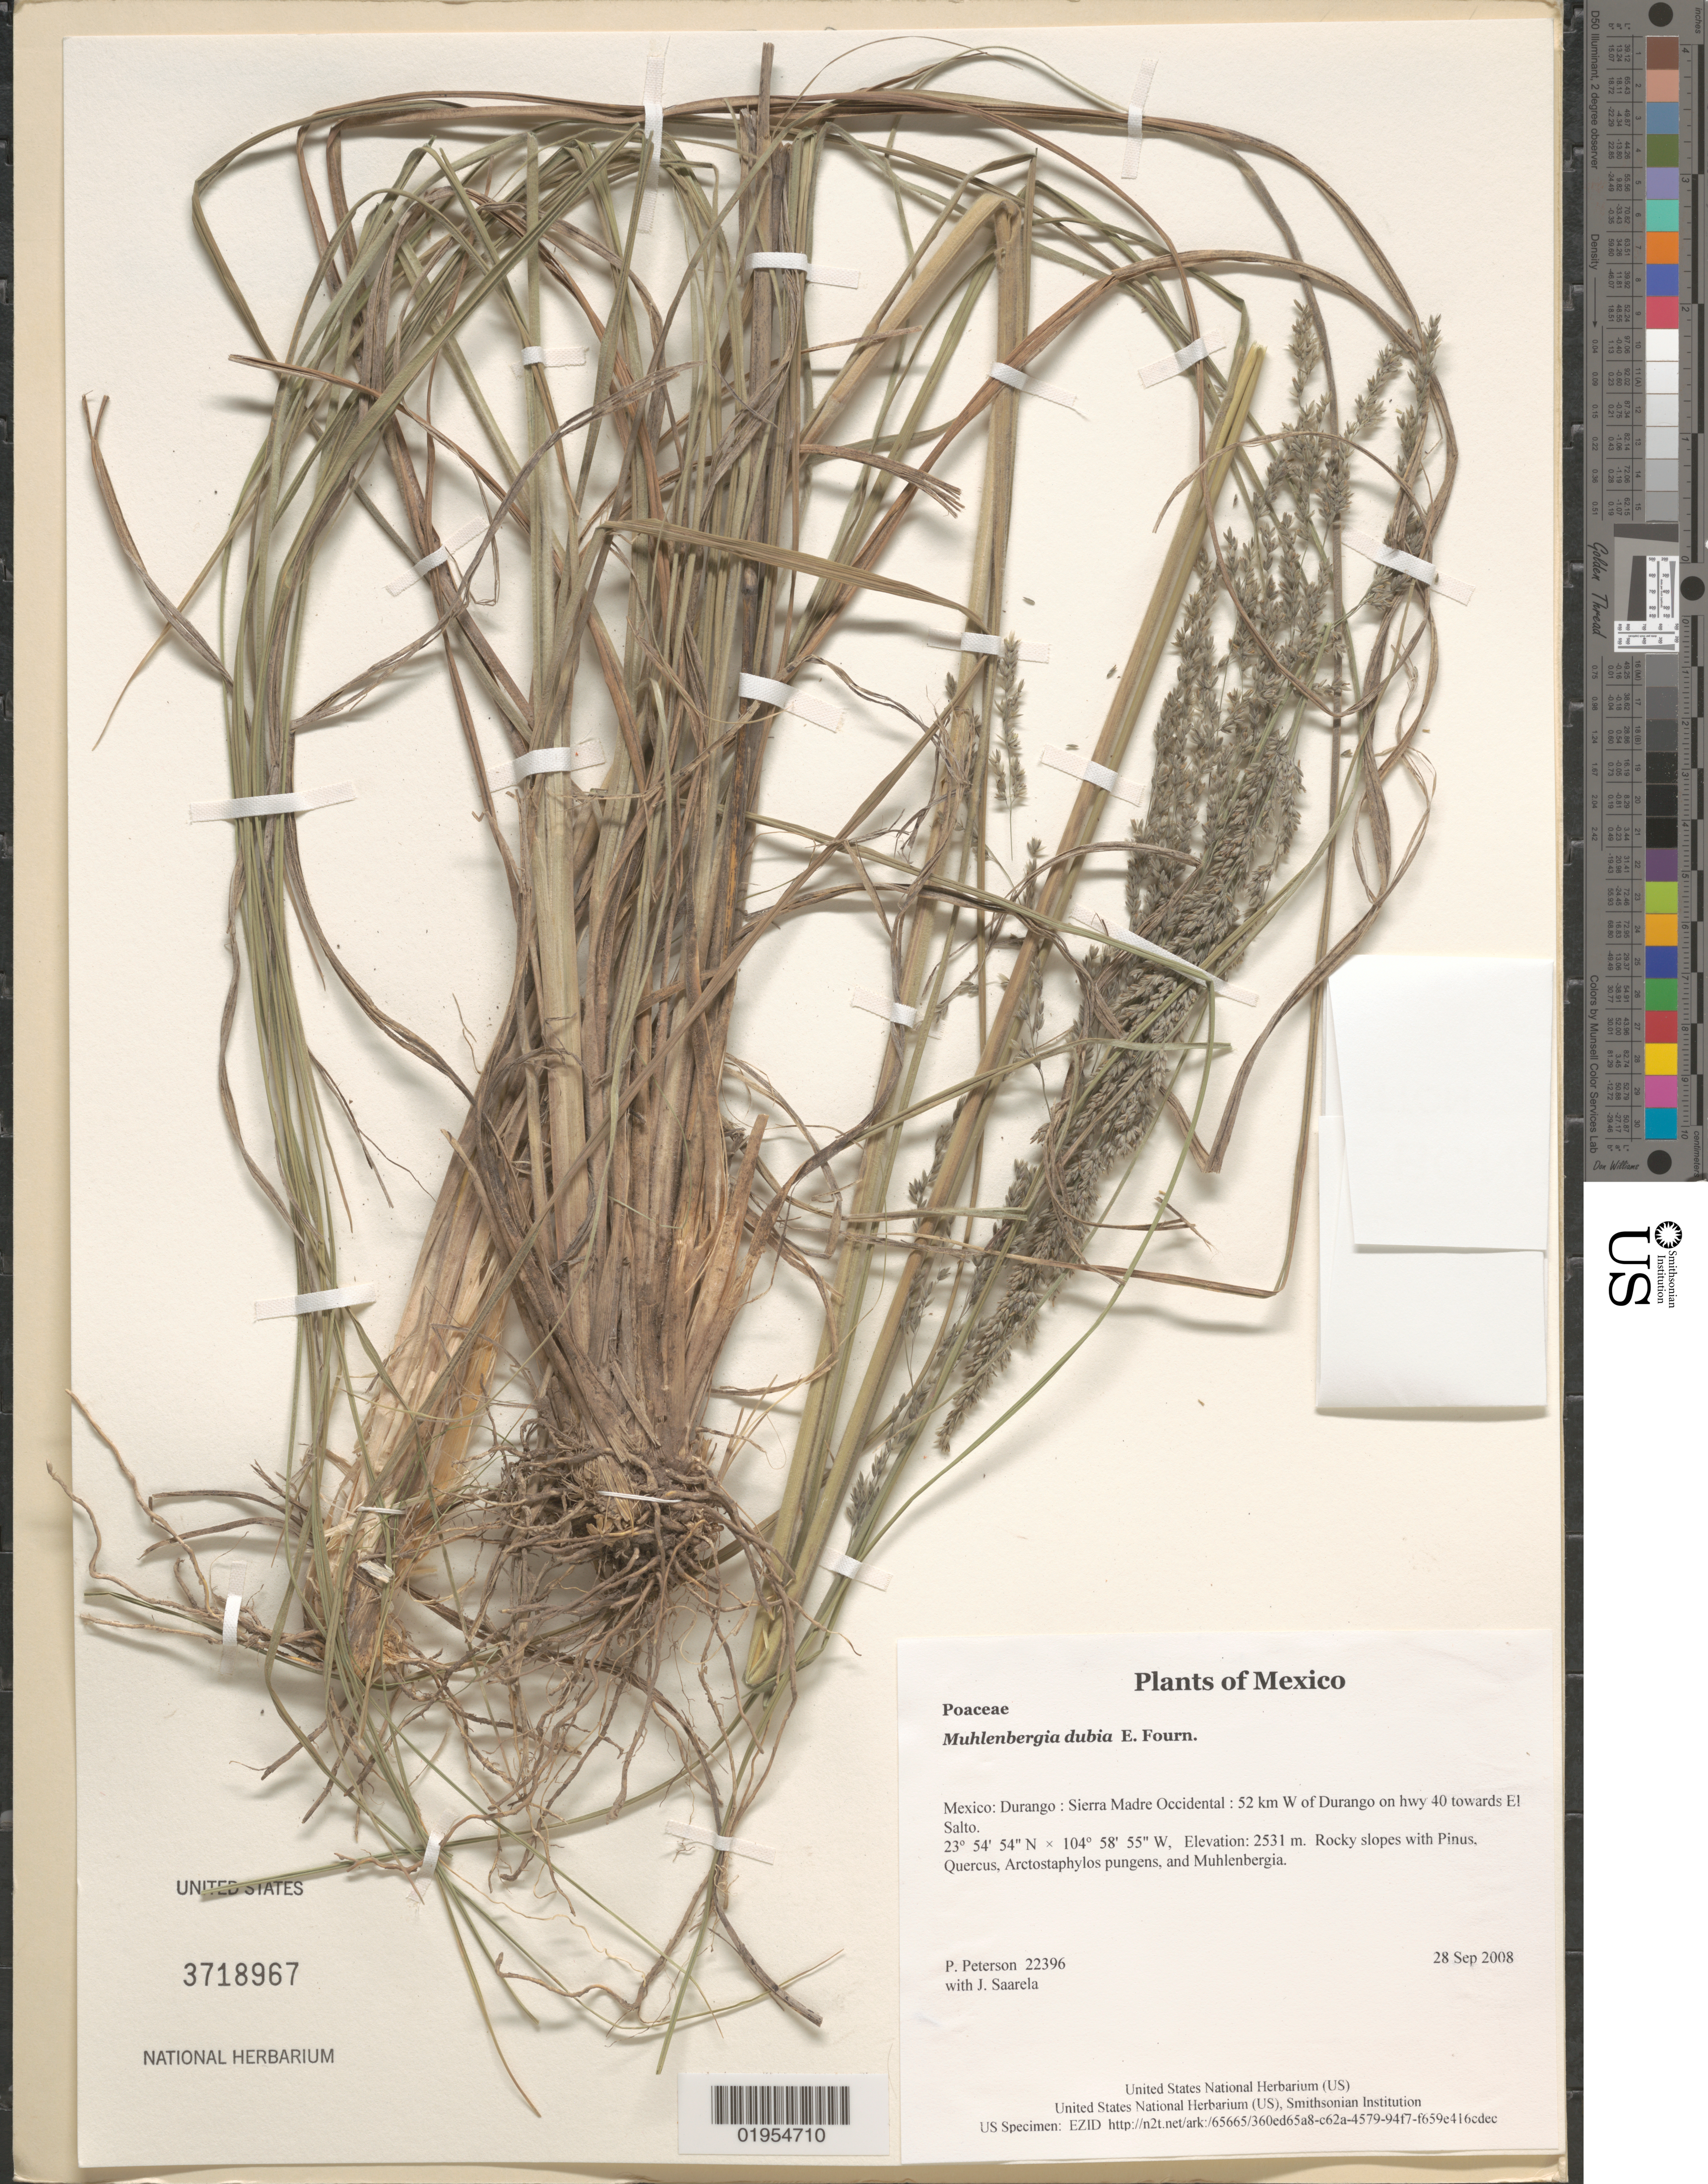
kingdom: Plantae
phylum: Tracheophyta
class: Liliopsida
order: Poales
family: Poaceae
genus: Muhlenbergia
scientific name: Muhlenbergia dubia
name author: E. Fourn.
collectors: P. M. Peterson & J. Saarela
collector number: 22396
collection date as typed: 28 Sep 2008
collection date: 2008-09-28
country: Mexico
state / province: Durango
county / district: Sierra Madre Occidental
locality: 52 km W of Durango on hwy 40 towards El Salto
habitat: Rocky slopes with Pinus, Quercus, Arctostaphylos pungens, and Muhlenbergia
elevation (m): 2531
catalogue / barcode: US 3718967